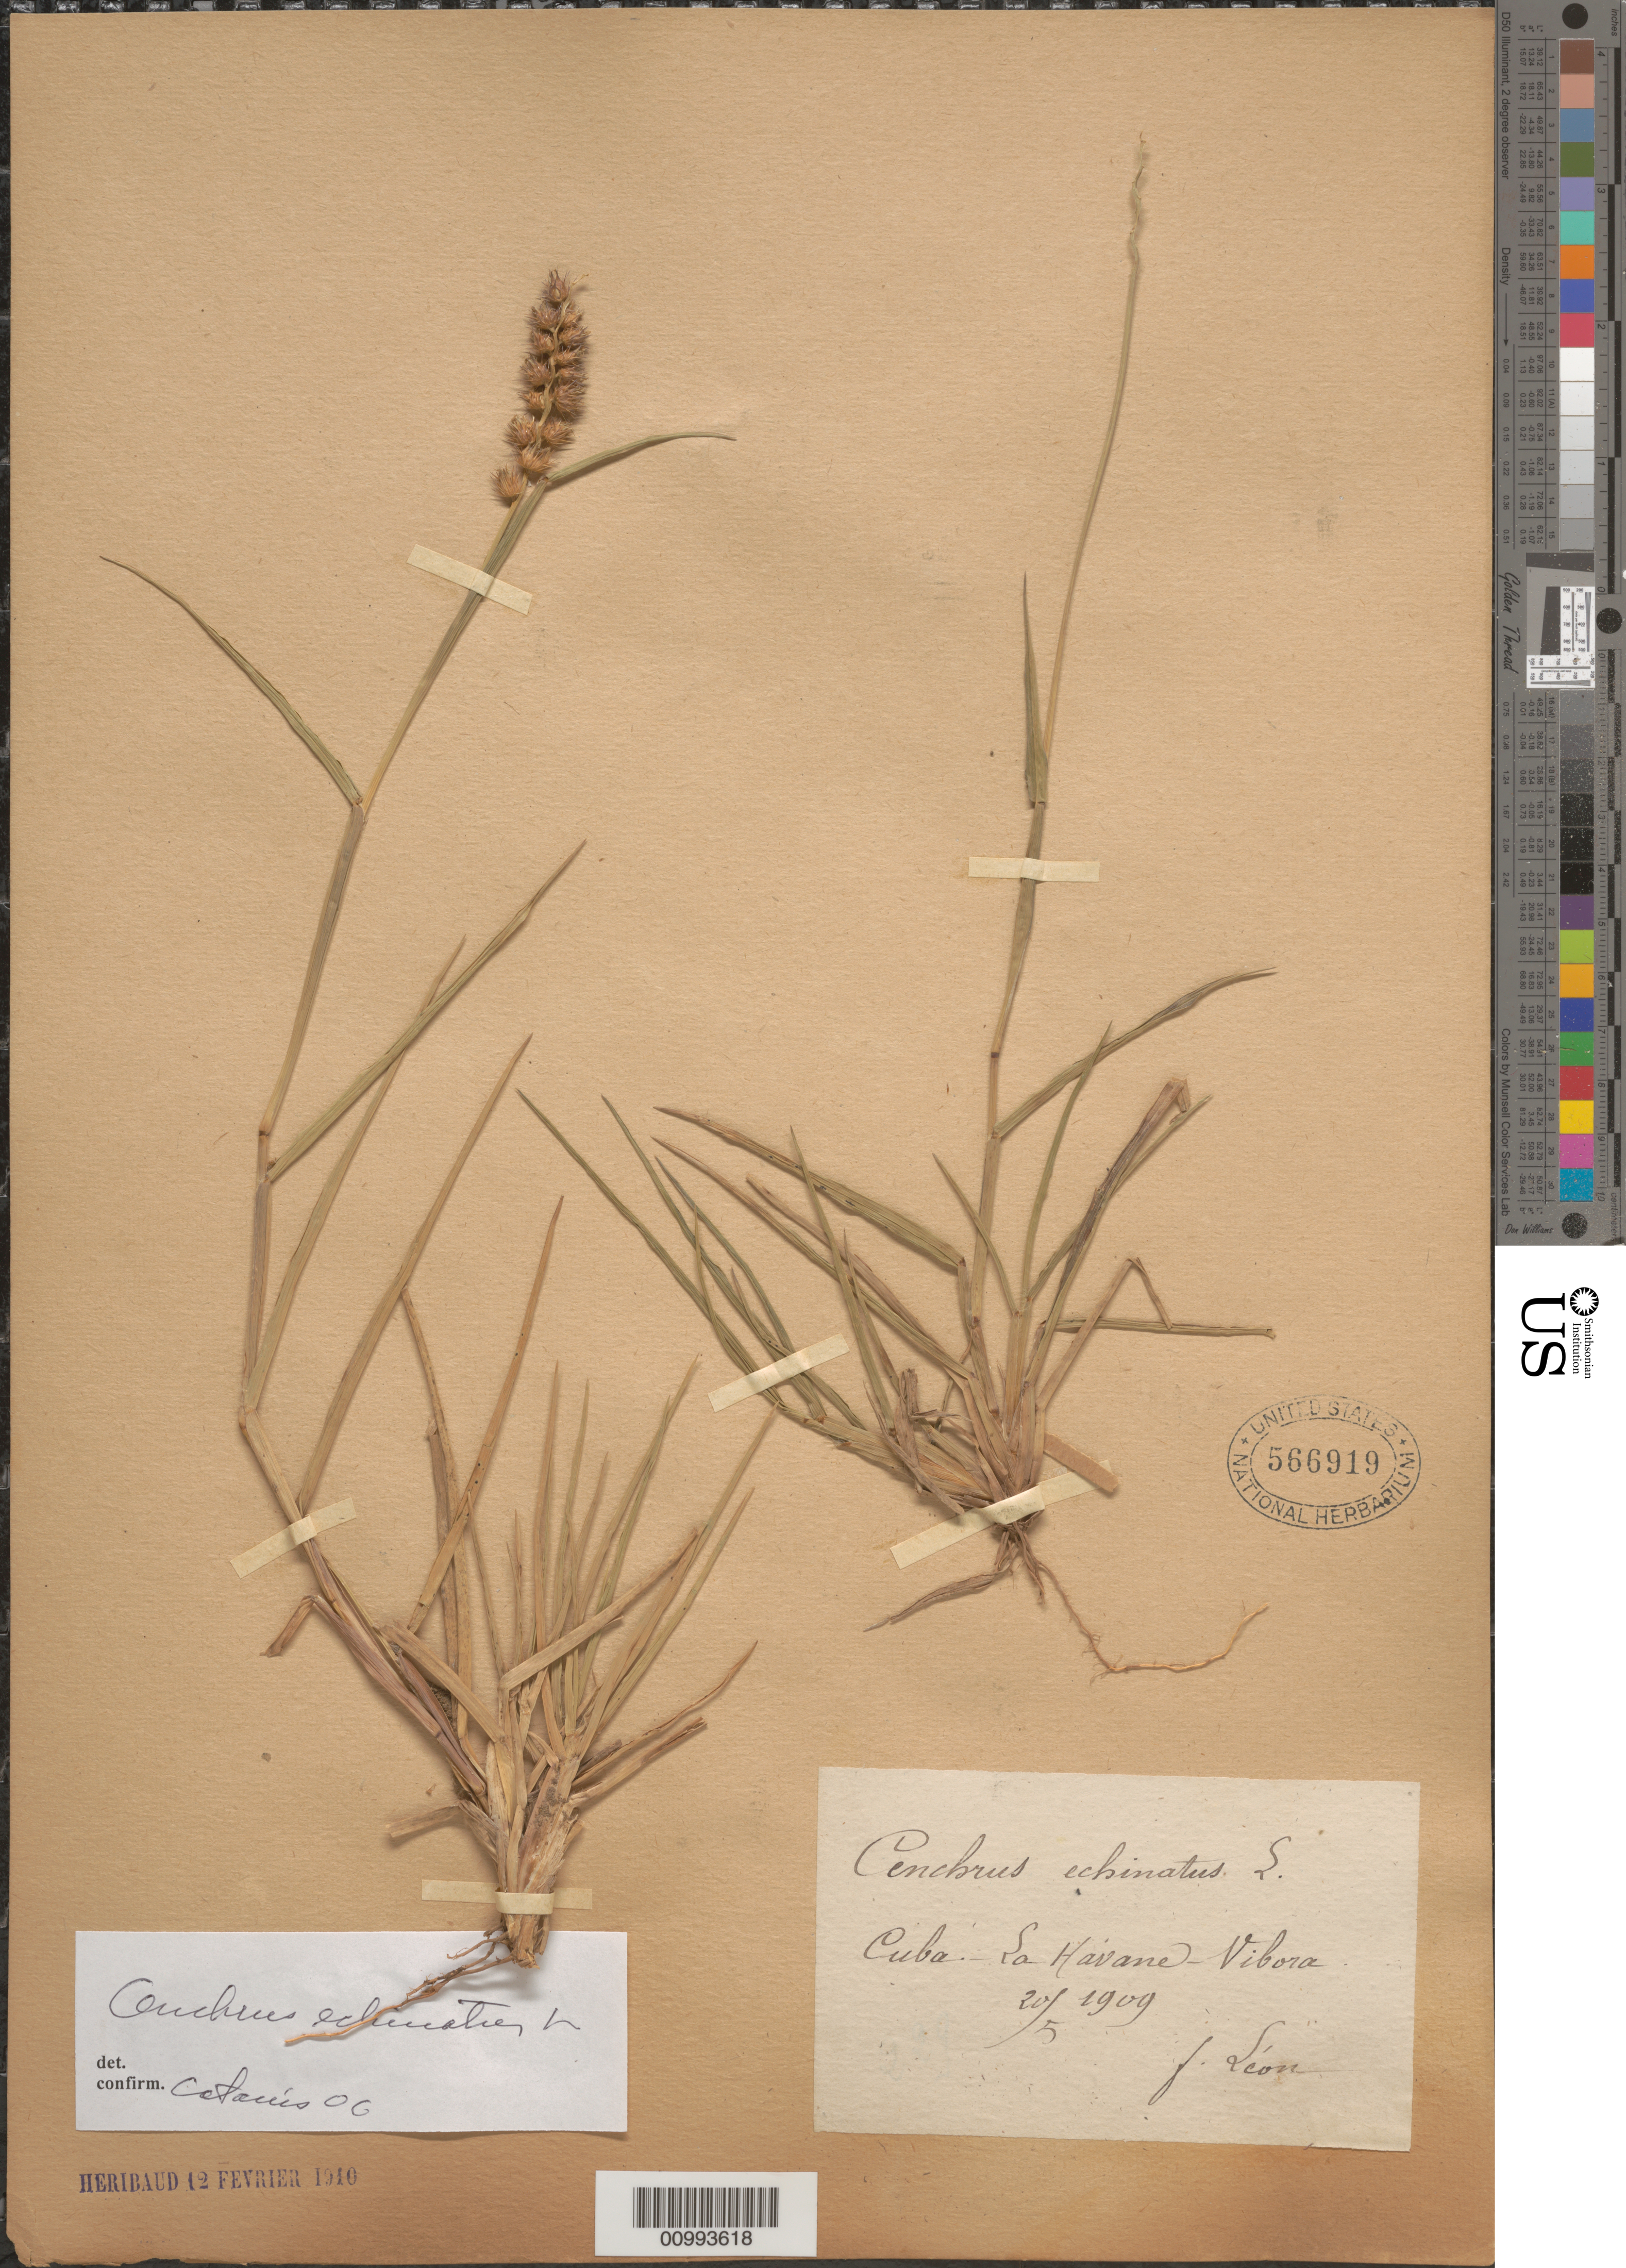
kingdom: Plantae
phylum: Tracheophyta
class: Liliopsida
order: Poales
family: Poaceae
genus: Cenchrus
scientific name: Cenchrus echinatus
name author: L.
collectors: Bro. León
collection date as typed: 20 May 1909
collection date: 1909-05-20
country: Cuba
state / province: La Habana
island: Cuba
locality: Vibora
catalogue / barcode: US 566919